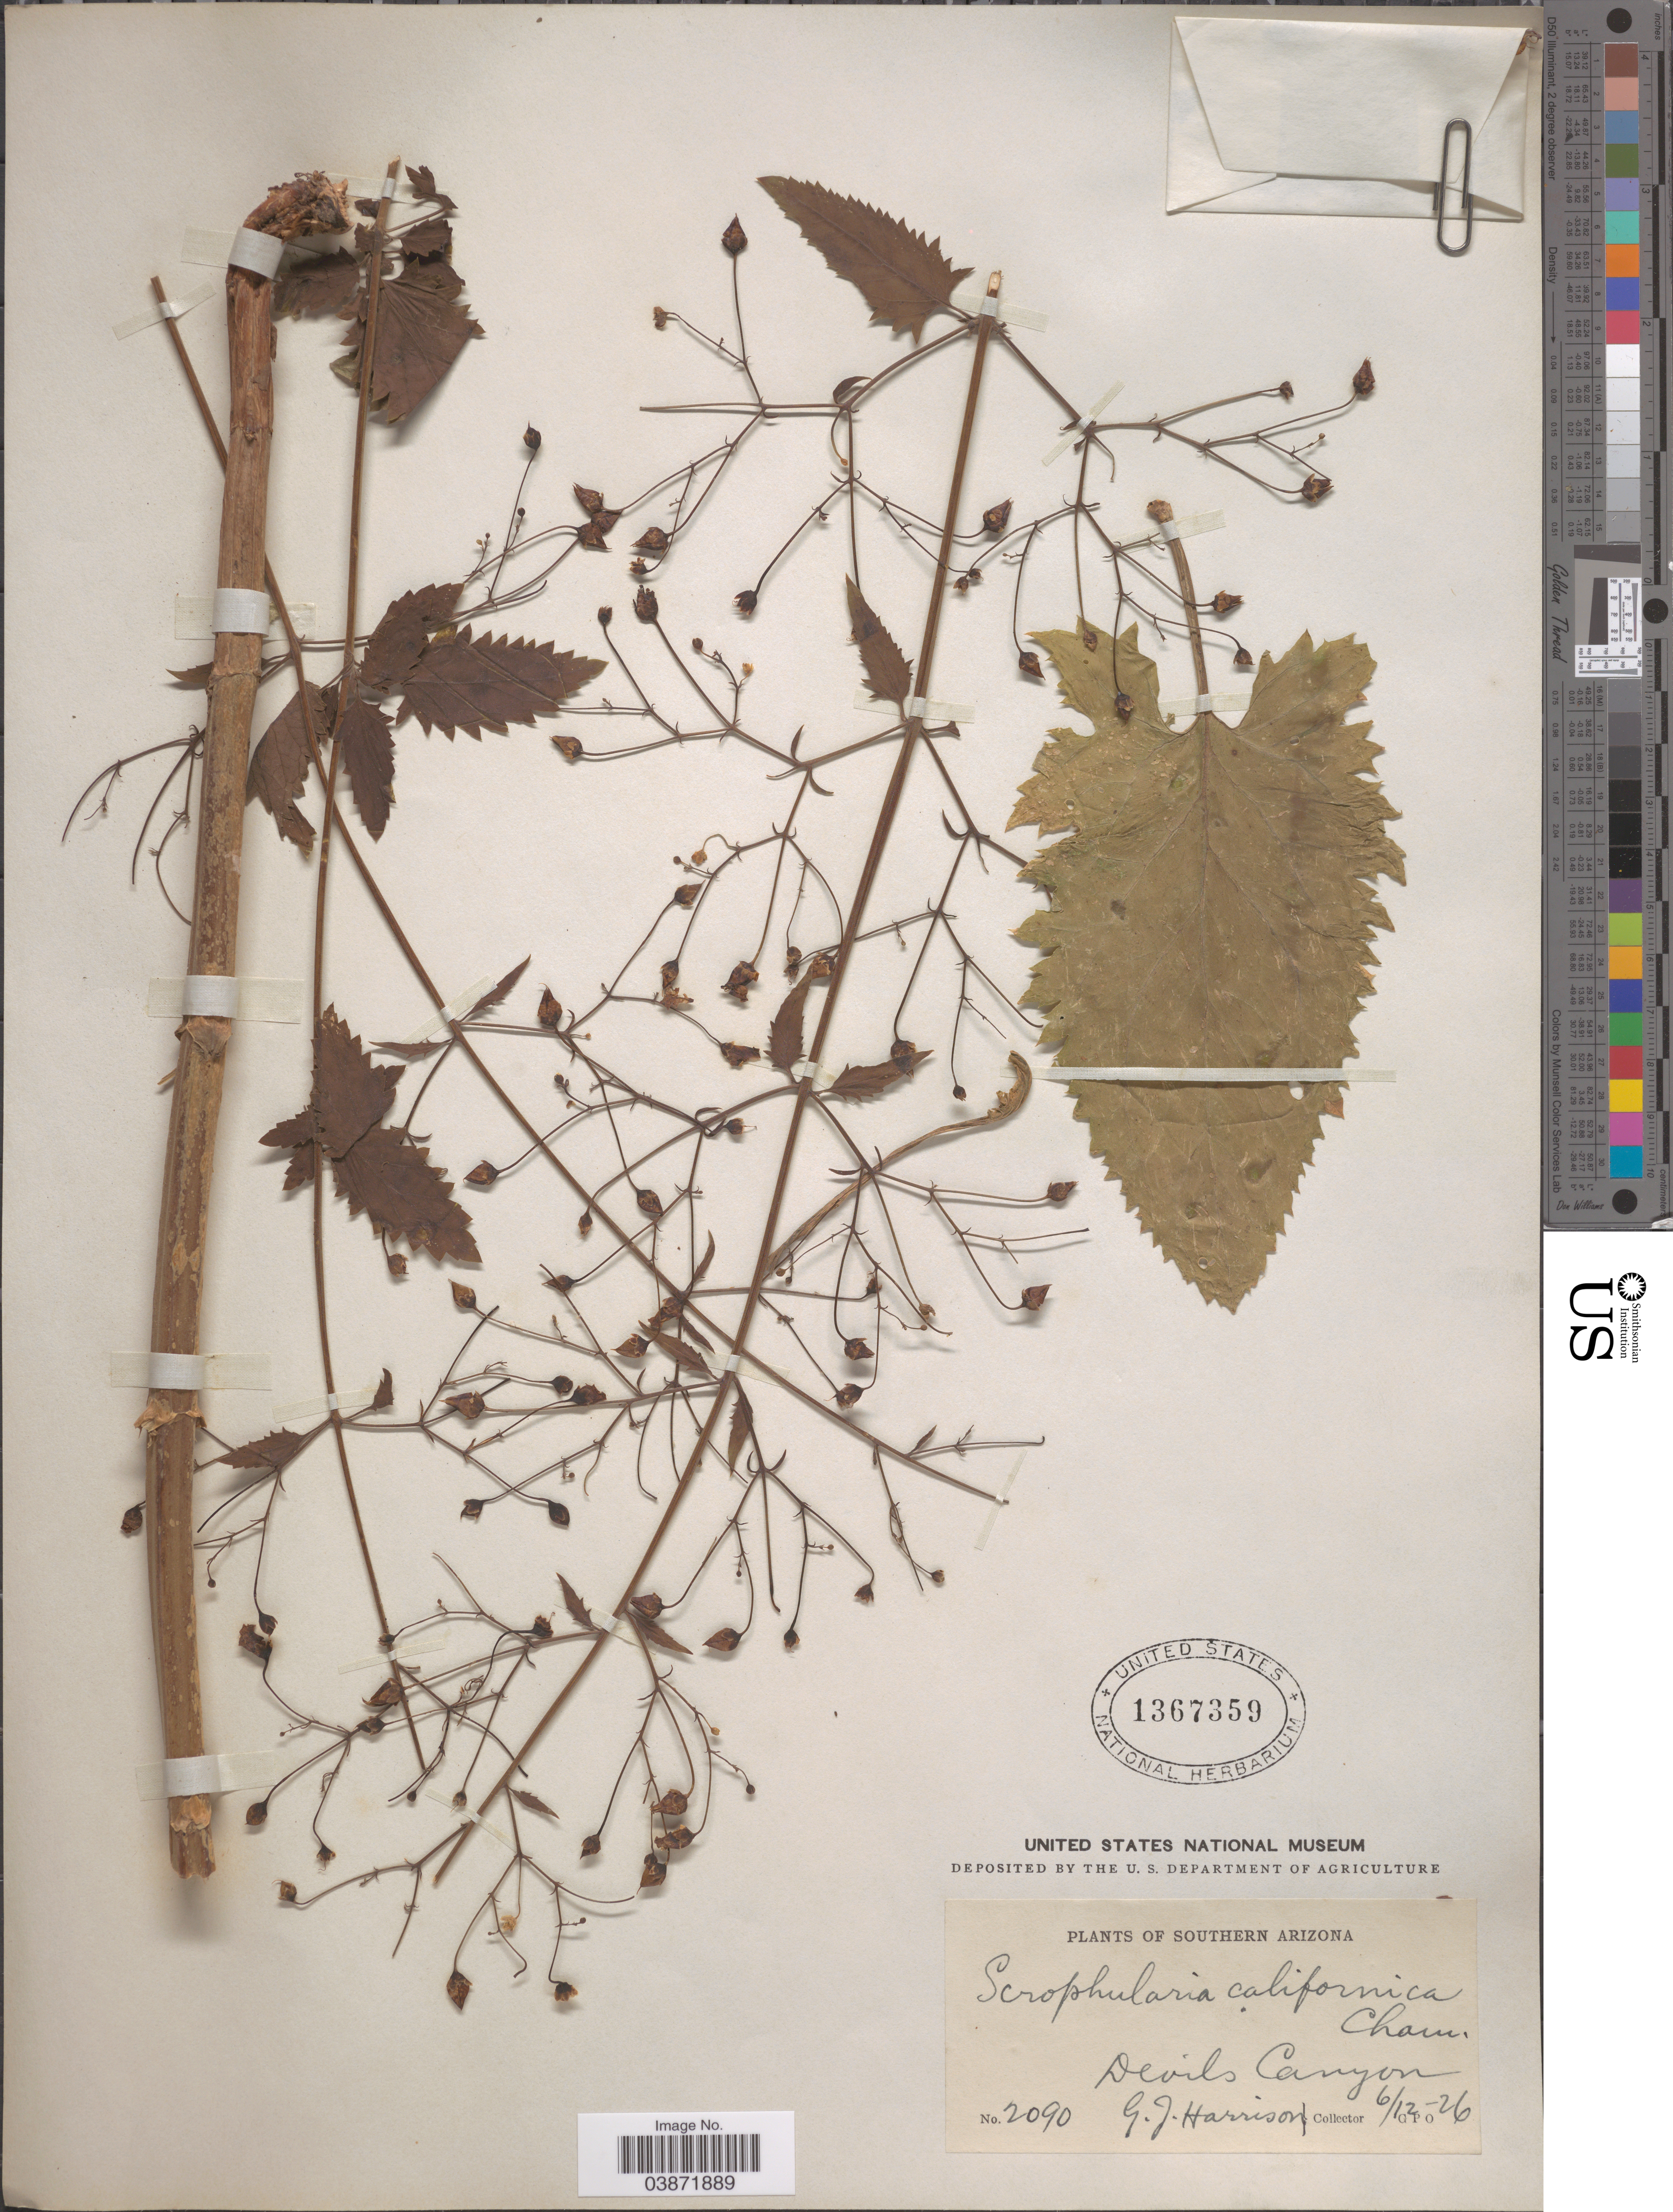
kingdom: Plantae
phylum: Tracheophyta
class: Magnoliopsida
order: Lamiales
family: Scrophulariaceae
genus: Scrophularia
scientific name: Scrophularia californica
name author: Cham. & Schltdl.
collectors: G. J. Harrison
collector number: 2090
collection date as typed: Transcribed d/m/y: 12/6/26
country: United States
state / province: Arizona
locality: Southern Arizona. Devils Canyon.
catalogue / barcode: US 1367359